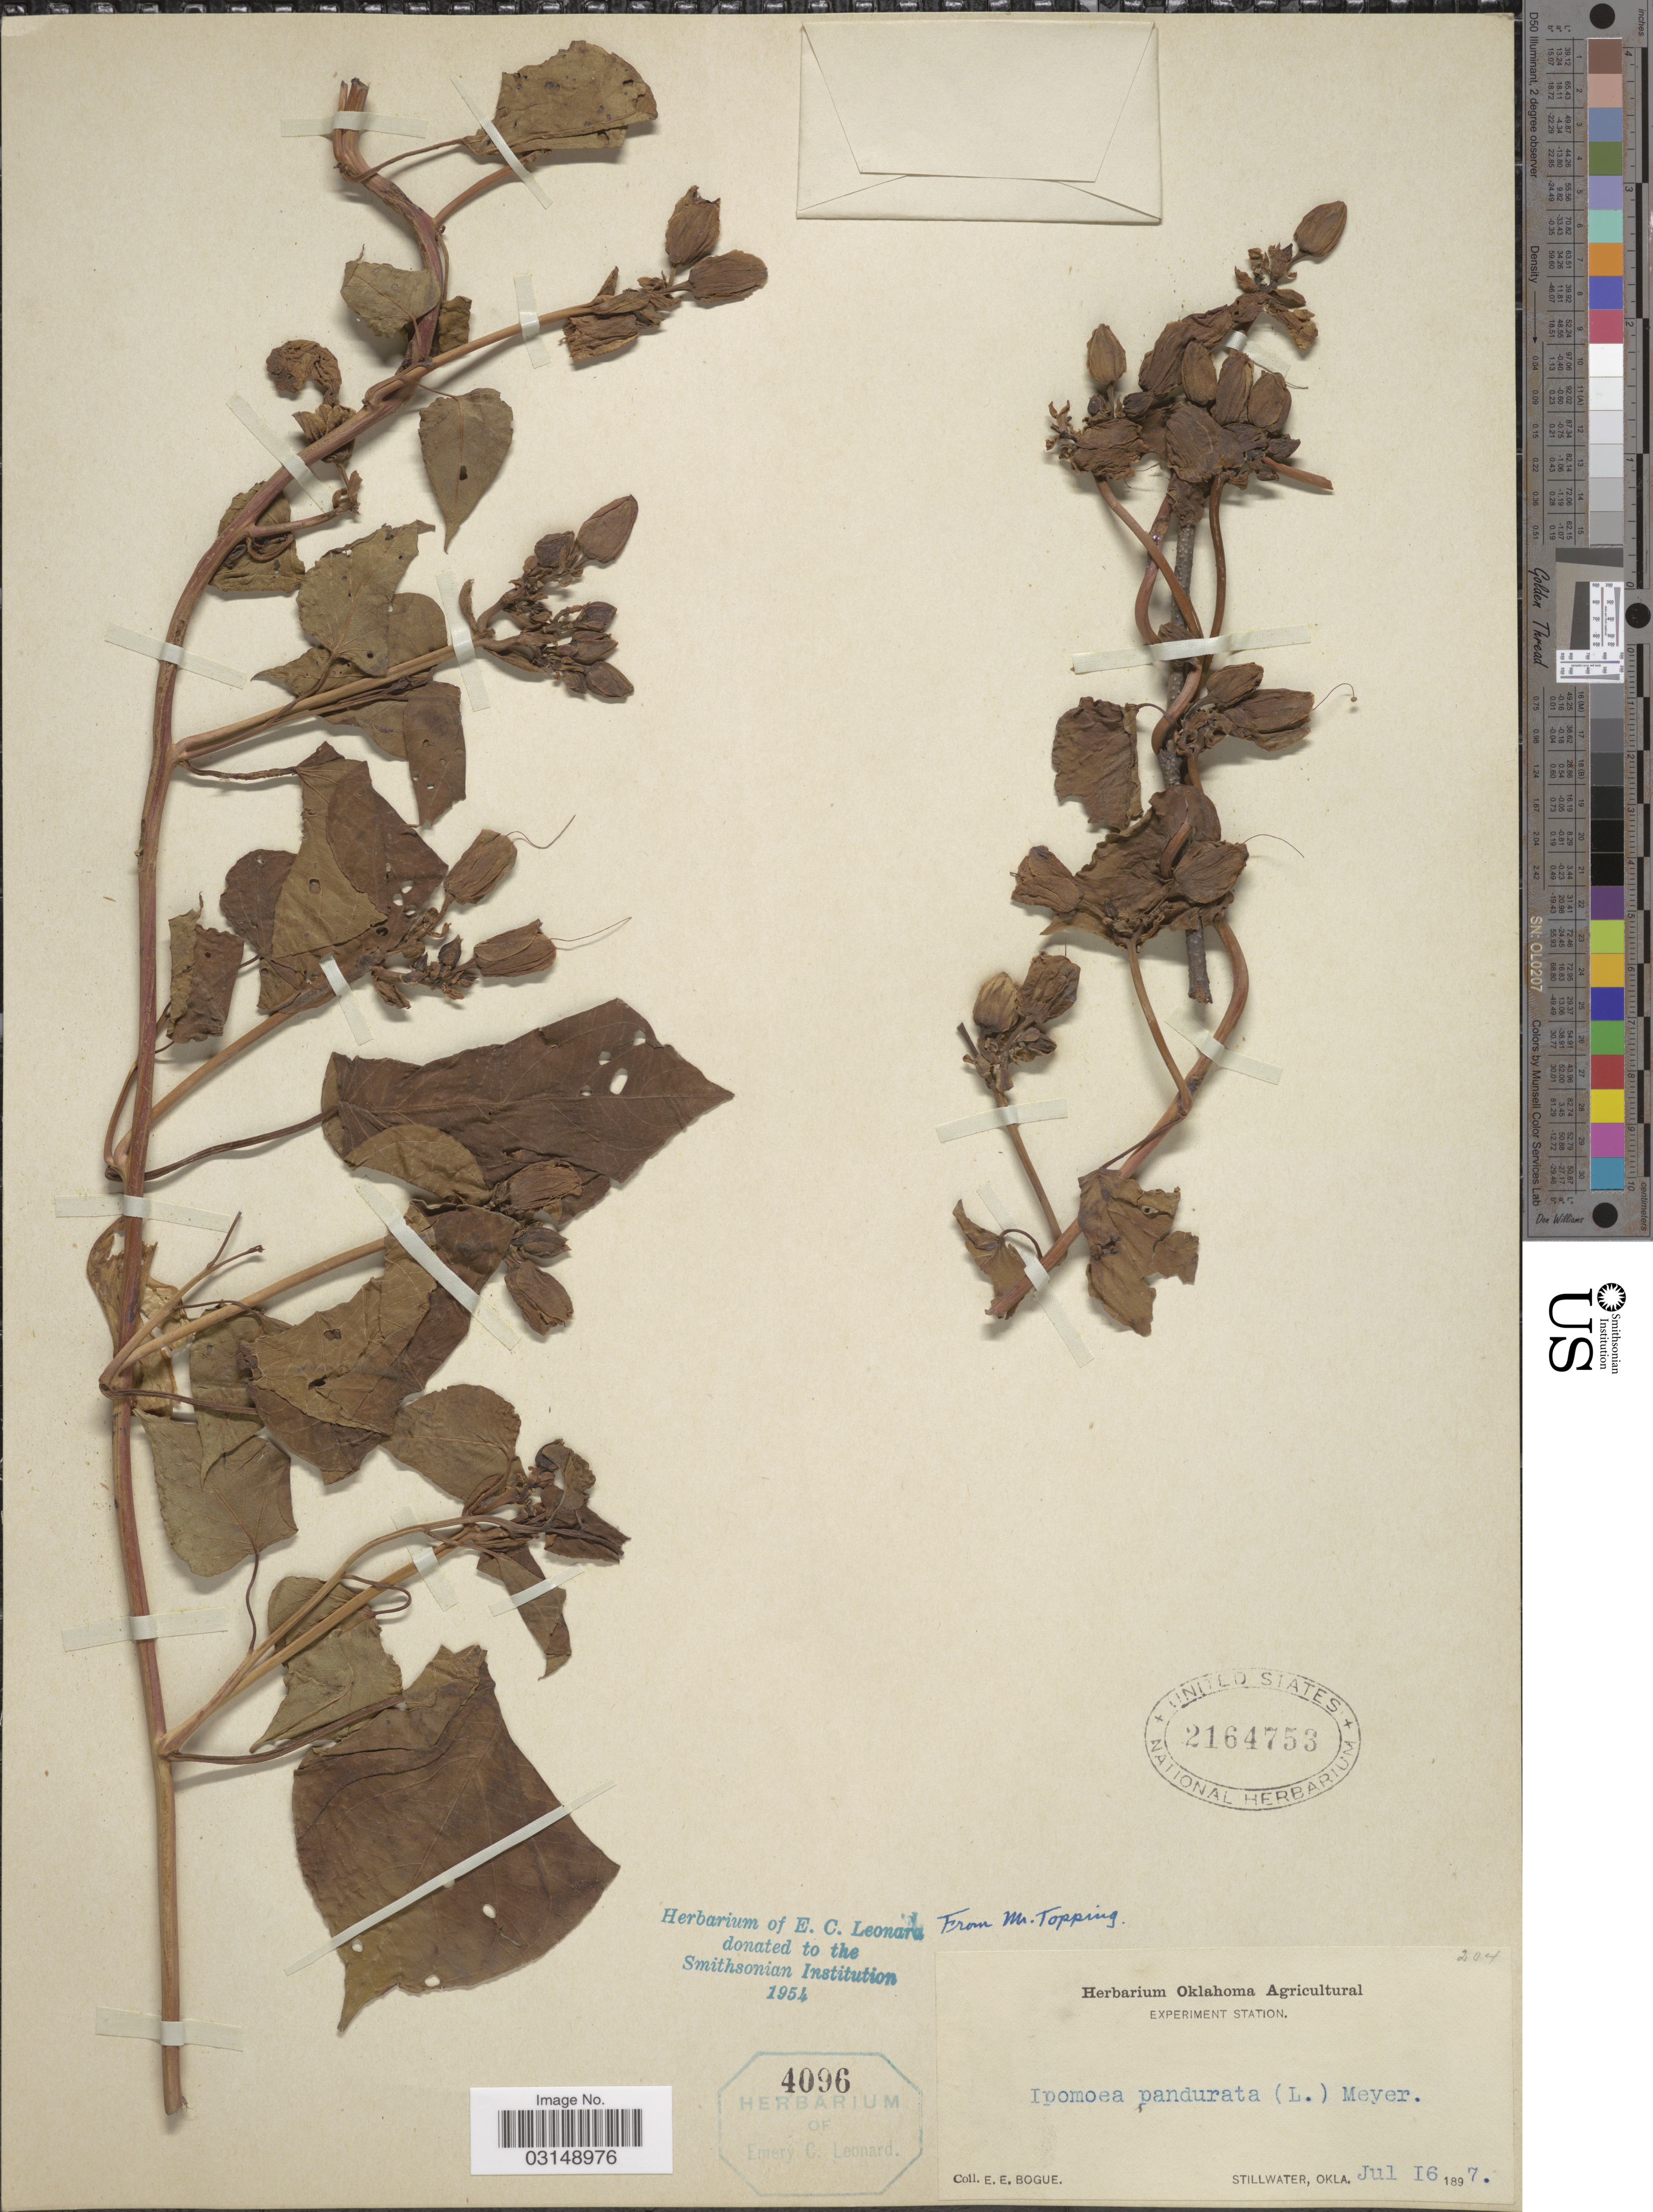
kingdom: Plantae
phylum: Tracheophyta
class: Magnoliopsida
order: Solanales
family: Convolvulaceae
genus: Ipomoea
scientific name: Ipomoea pandurata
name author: (L.) G. Mey.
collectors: E. Bogue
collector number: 204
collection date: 1897-07-16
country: United States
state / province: Oklahoma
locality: Stillwater.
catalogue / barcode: US 2164753